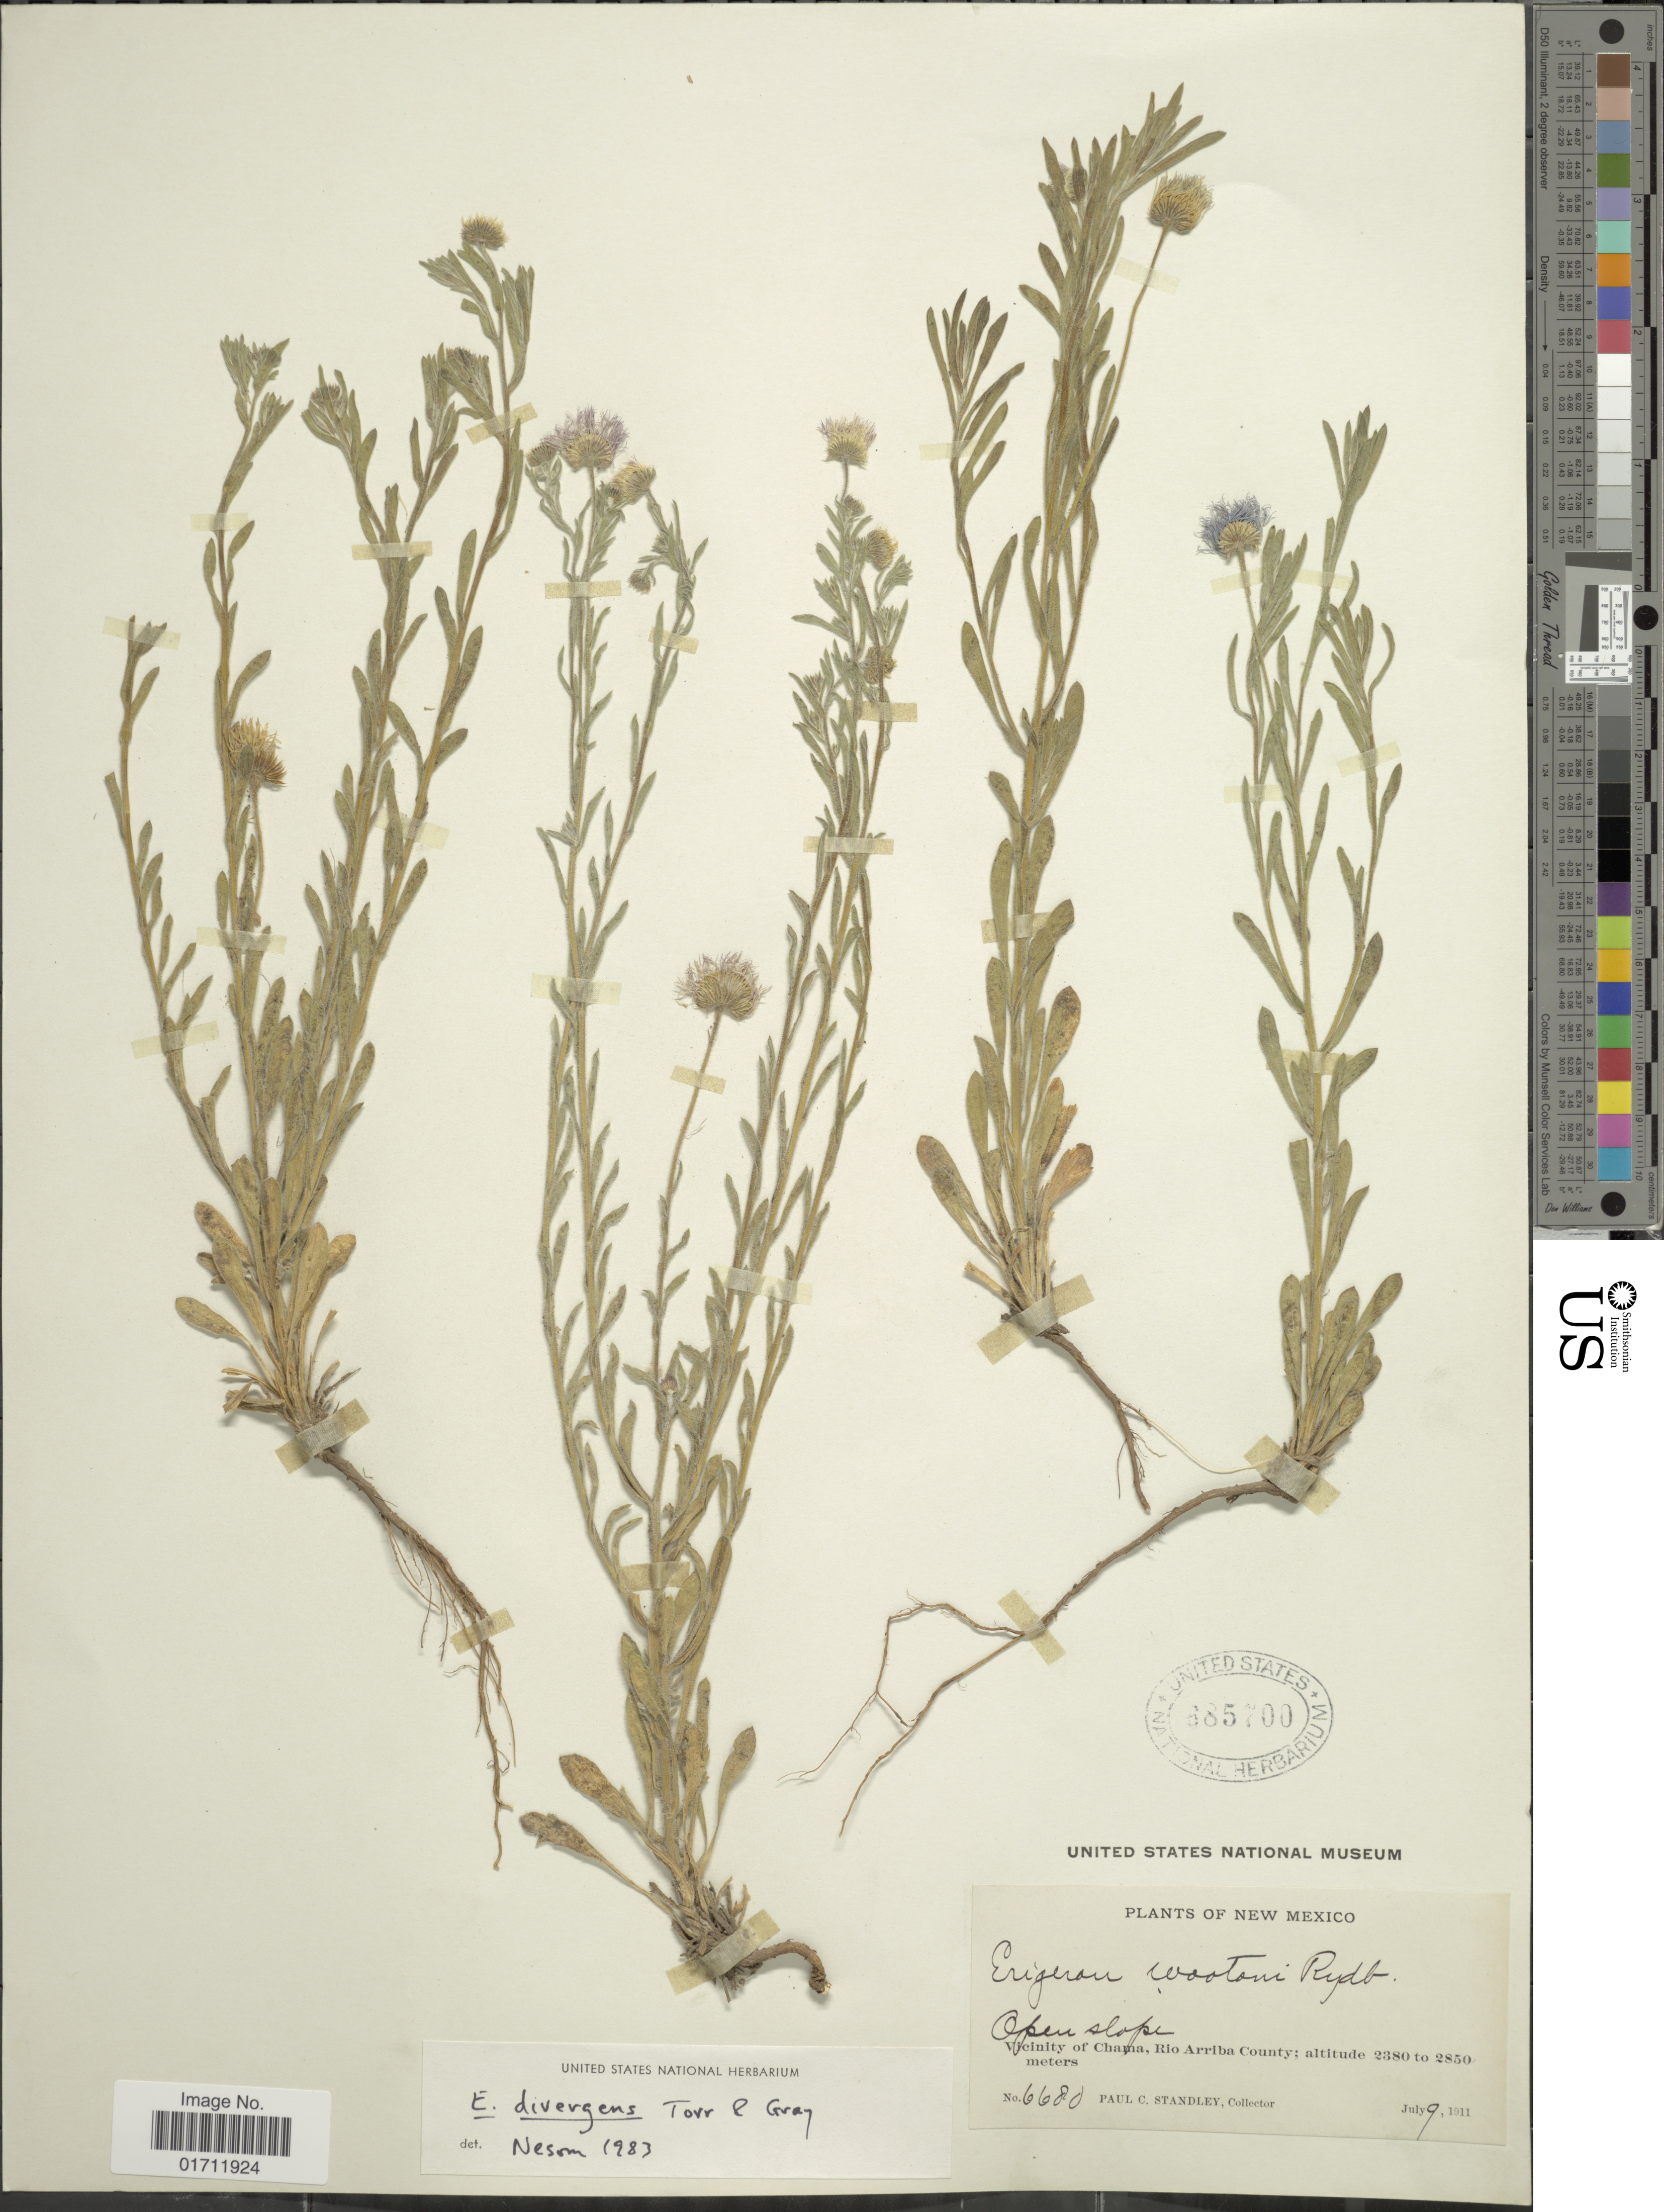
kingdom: Plantae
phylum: Tracheophyta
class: Magnoliopsida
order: Asterales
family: Asteraceae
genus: Erigeron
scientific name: Erigeron divergens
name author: Torr. & A. Gray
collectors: P. C. Standley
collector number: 6680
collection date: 1911-07-09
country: United States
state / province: New Mexico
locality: Open slope, Vicinity of Chama, Rio Arriba County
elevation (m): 2380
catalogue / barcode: US 685700